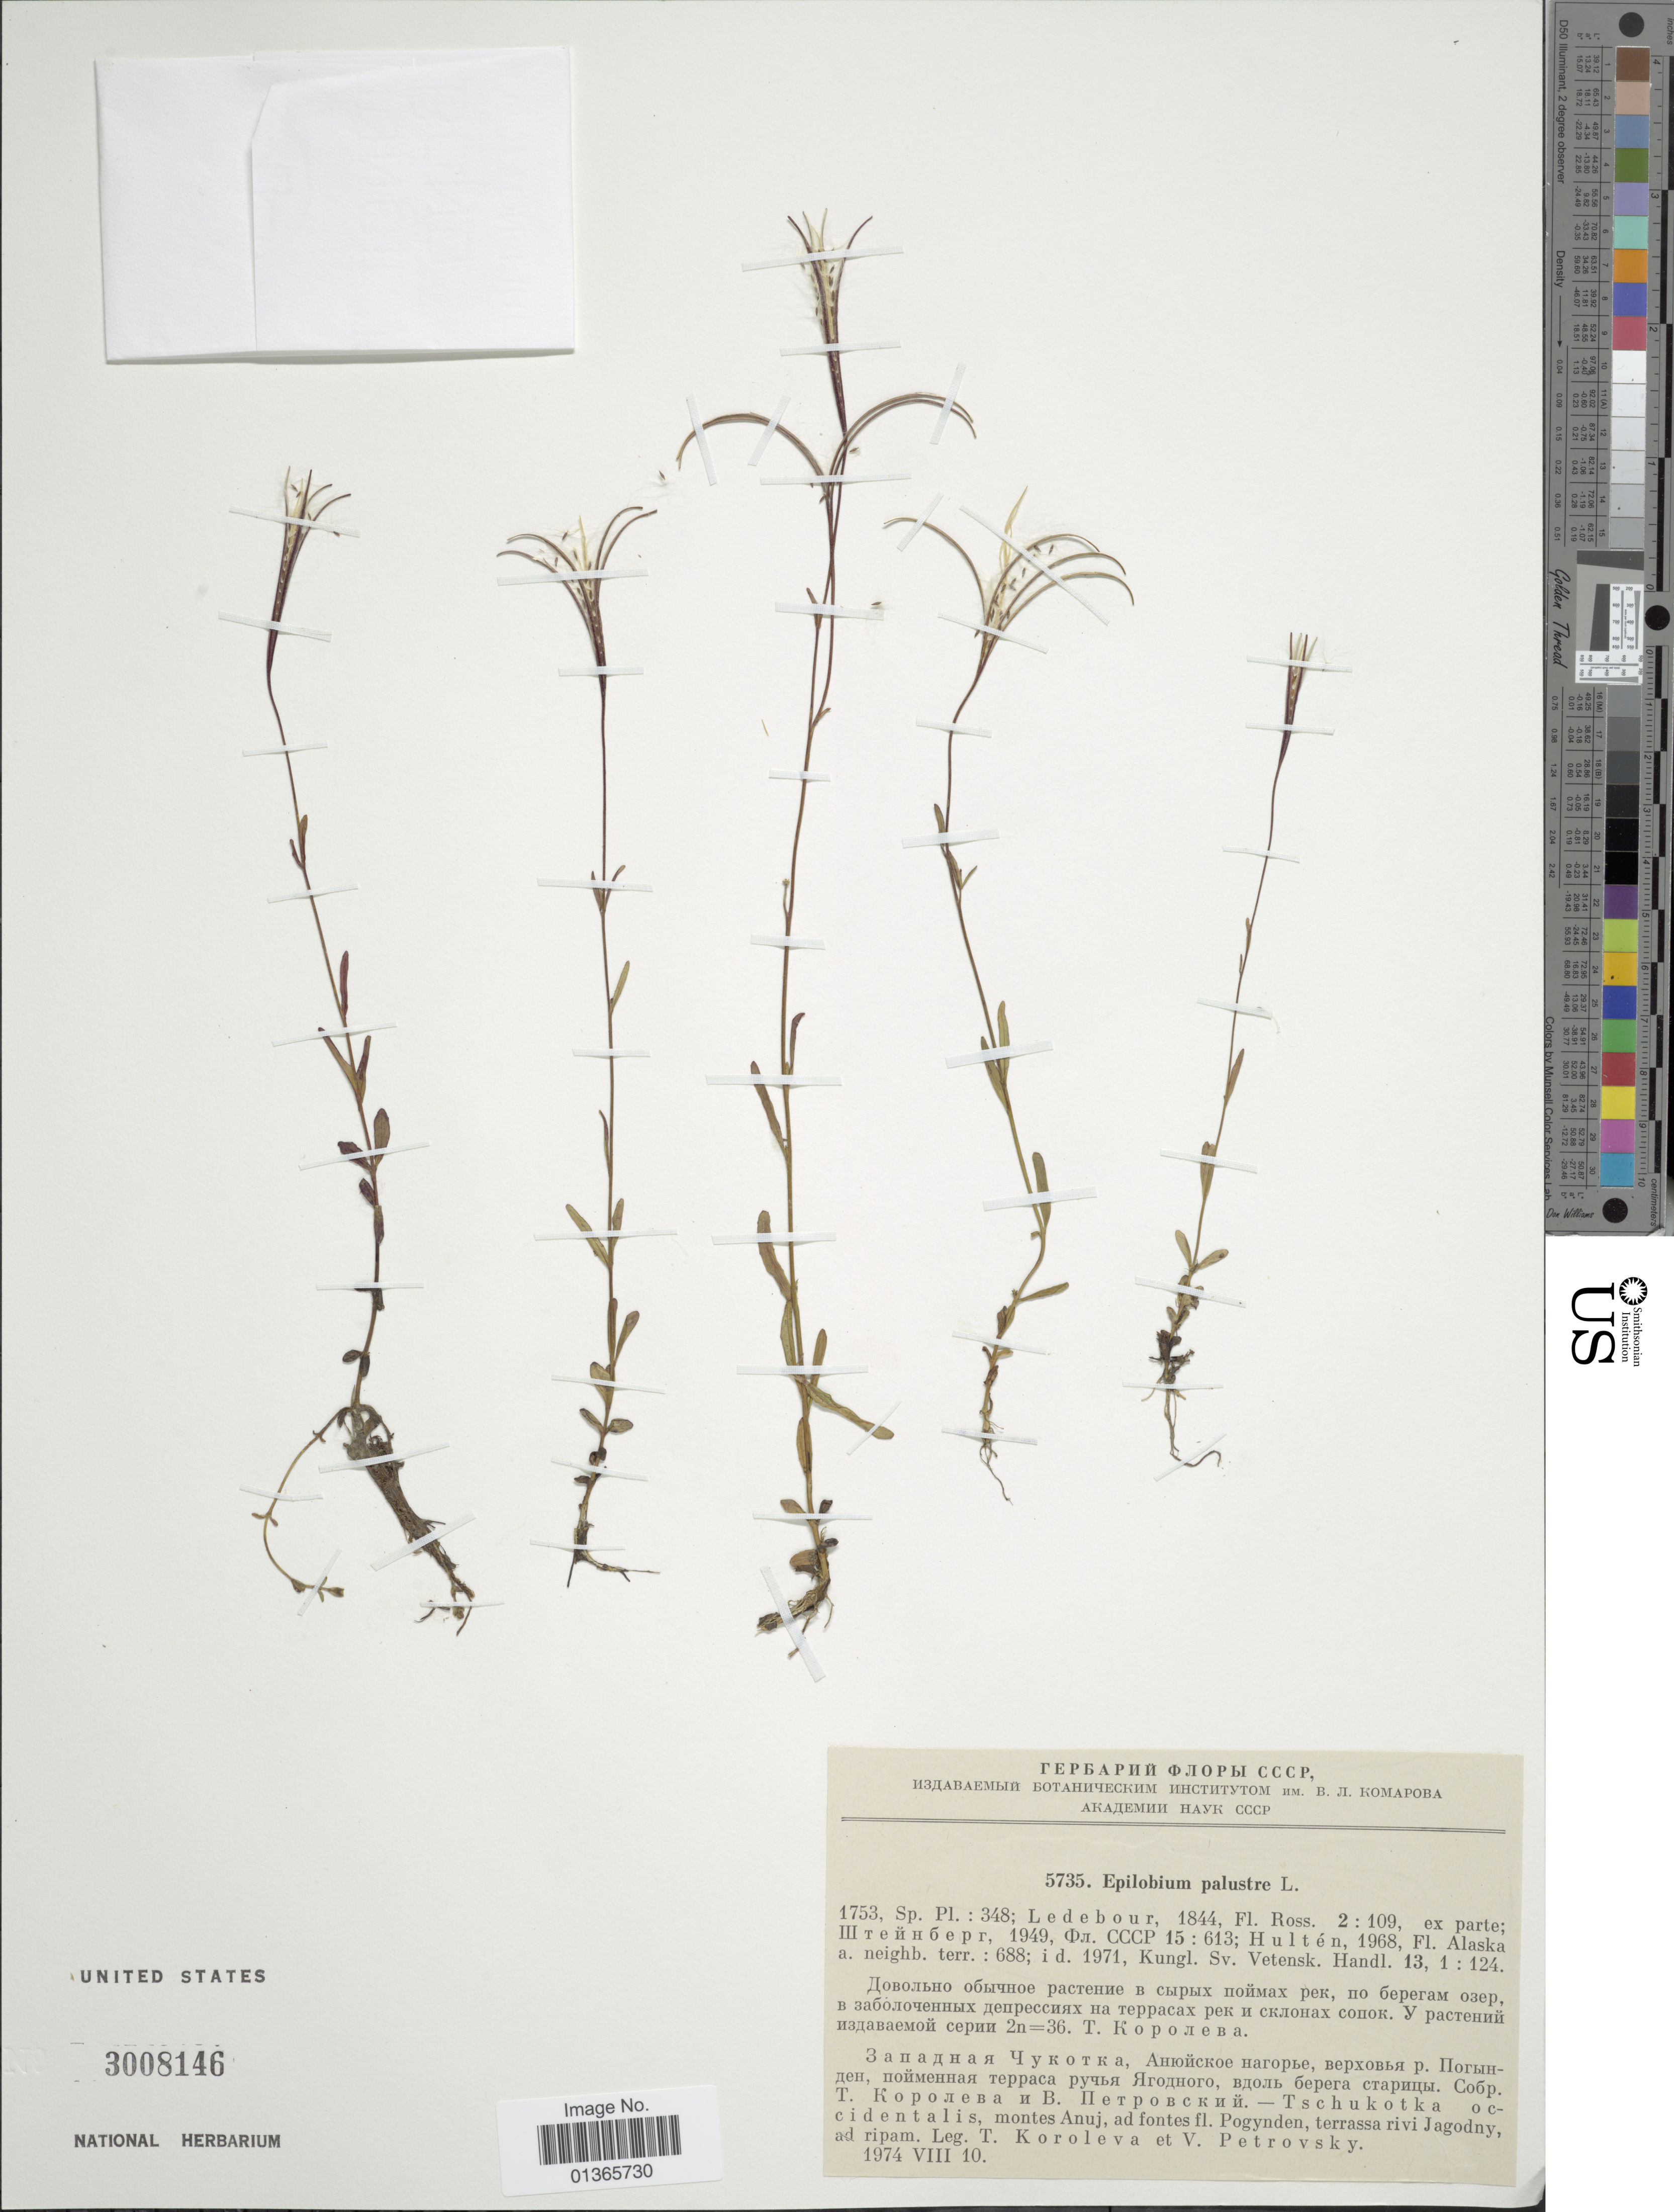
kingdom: Plantae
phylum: Tracheophyta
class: Magnoliopsida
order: Myrtales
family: Onagraceae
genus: Epilobium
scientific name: Epilobium palustre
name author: L.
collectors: T. Koroleva & V. Petrovsky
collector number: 1753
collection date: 1974-08-10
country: Russian Federation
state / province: Chukotka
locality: Tschukotka occidentalis, montes Anuj, ad fontes fl. Pogynden, terrassa rivi Jagodny, ad ripam.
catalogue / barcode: US 3008146